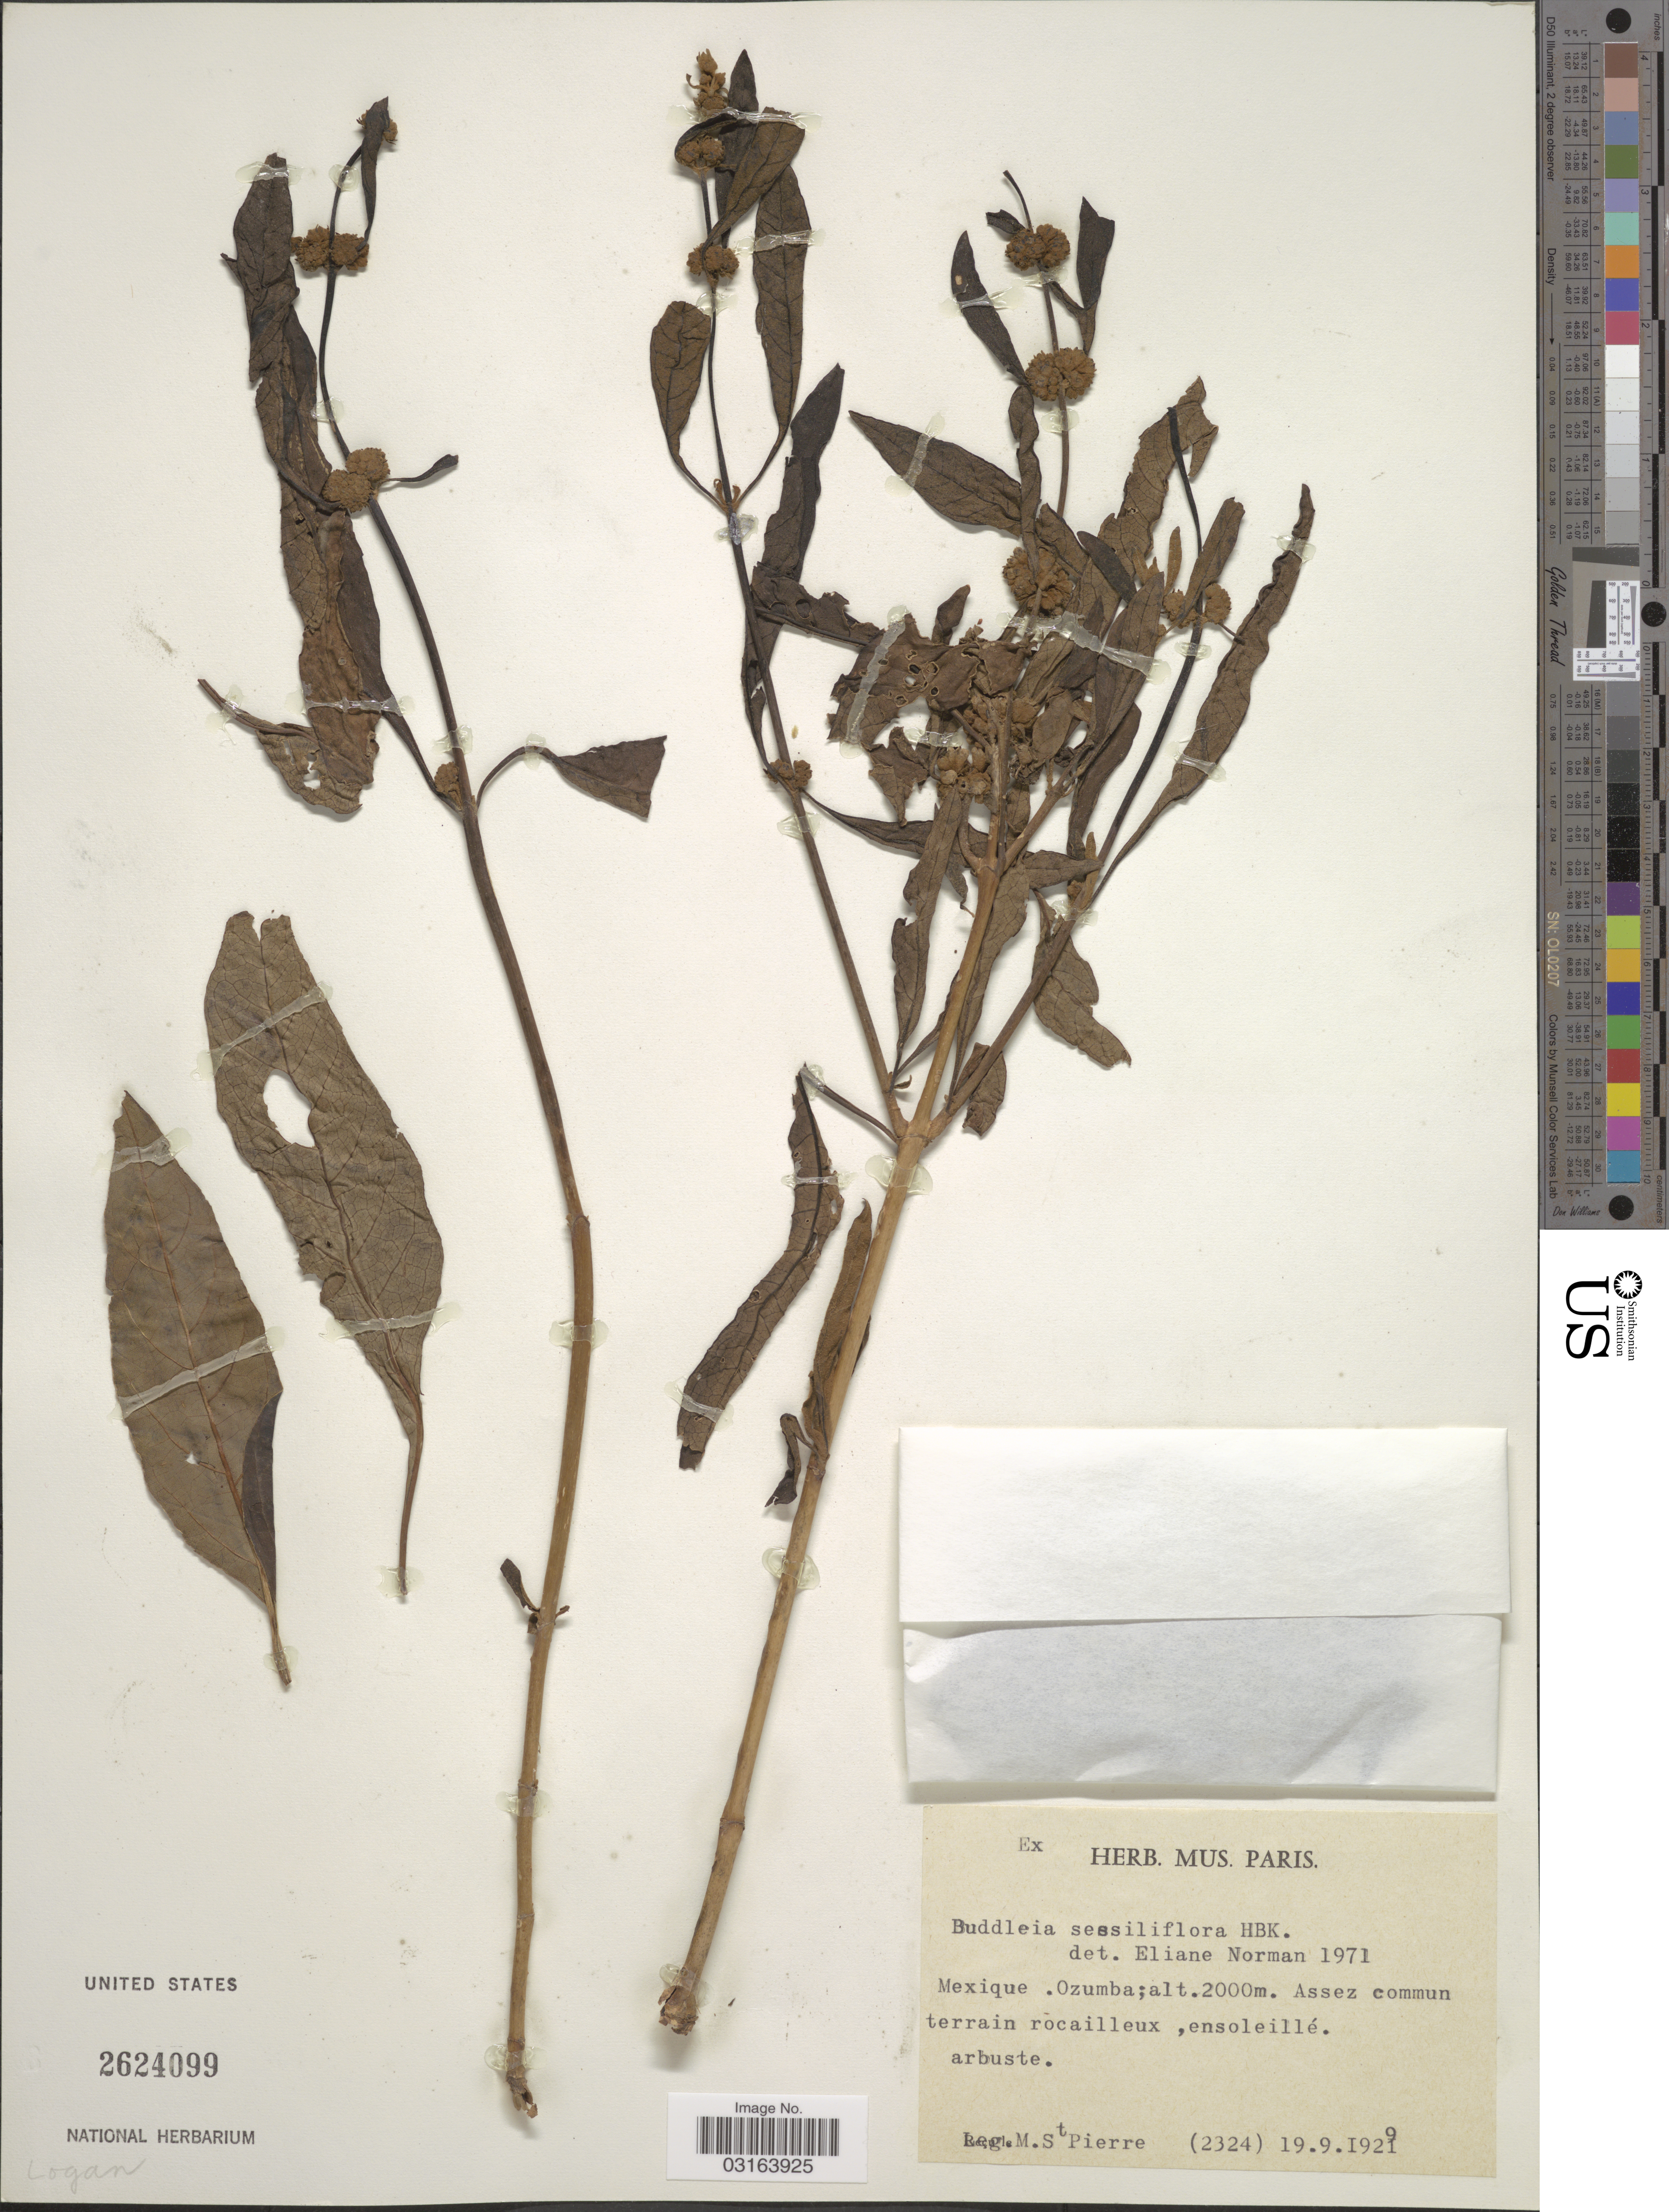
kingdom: Plantae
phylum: Tracheophyta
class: Magnoliopsida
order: Lamiales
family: Scrophulariaceae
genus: Buddleja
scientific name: Buddleja sessiliflora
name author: Kunth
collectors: M. St. Pierre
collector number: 2324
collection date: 1929-09-19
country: Mexico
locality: Ozumba.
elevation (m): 2000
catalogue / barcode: US 2624099